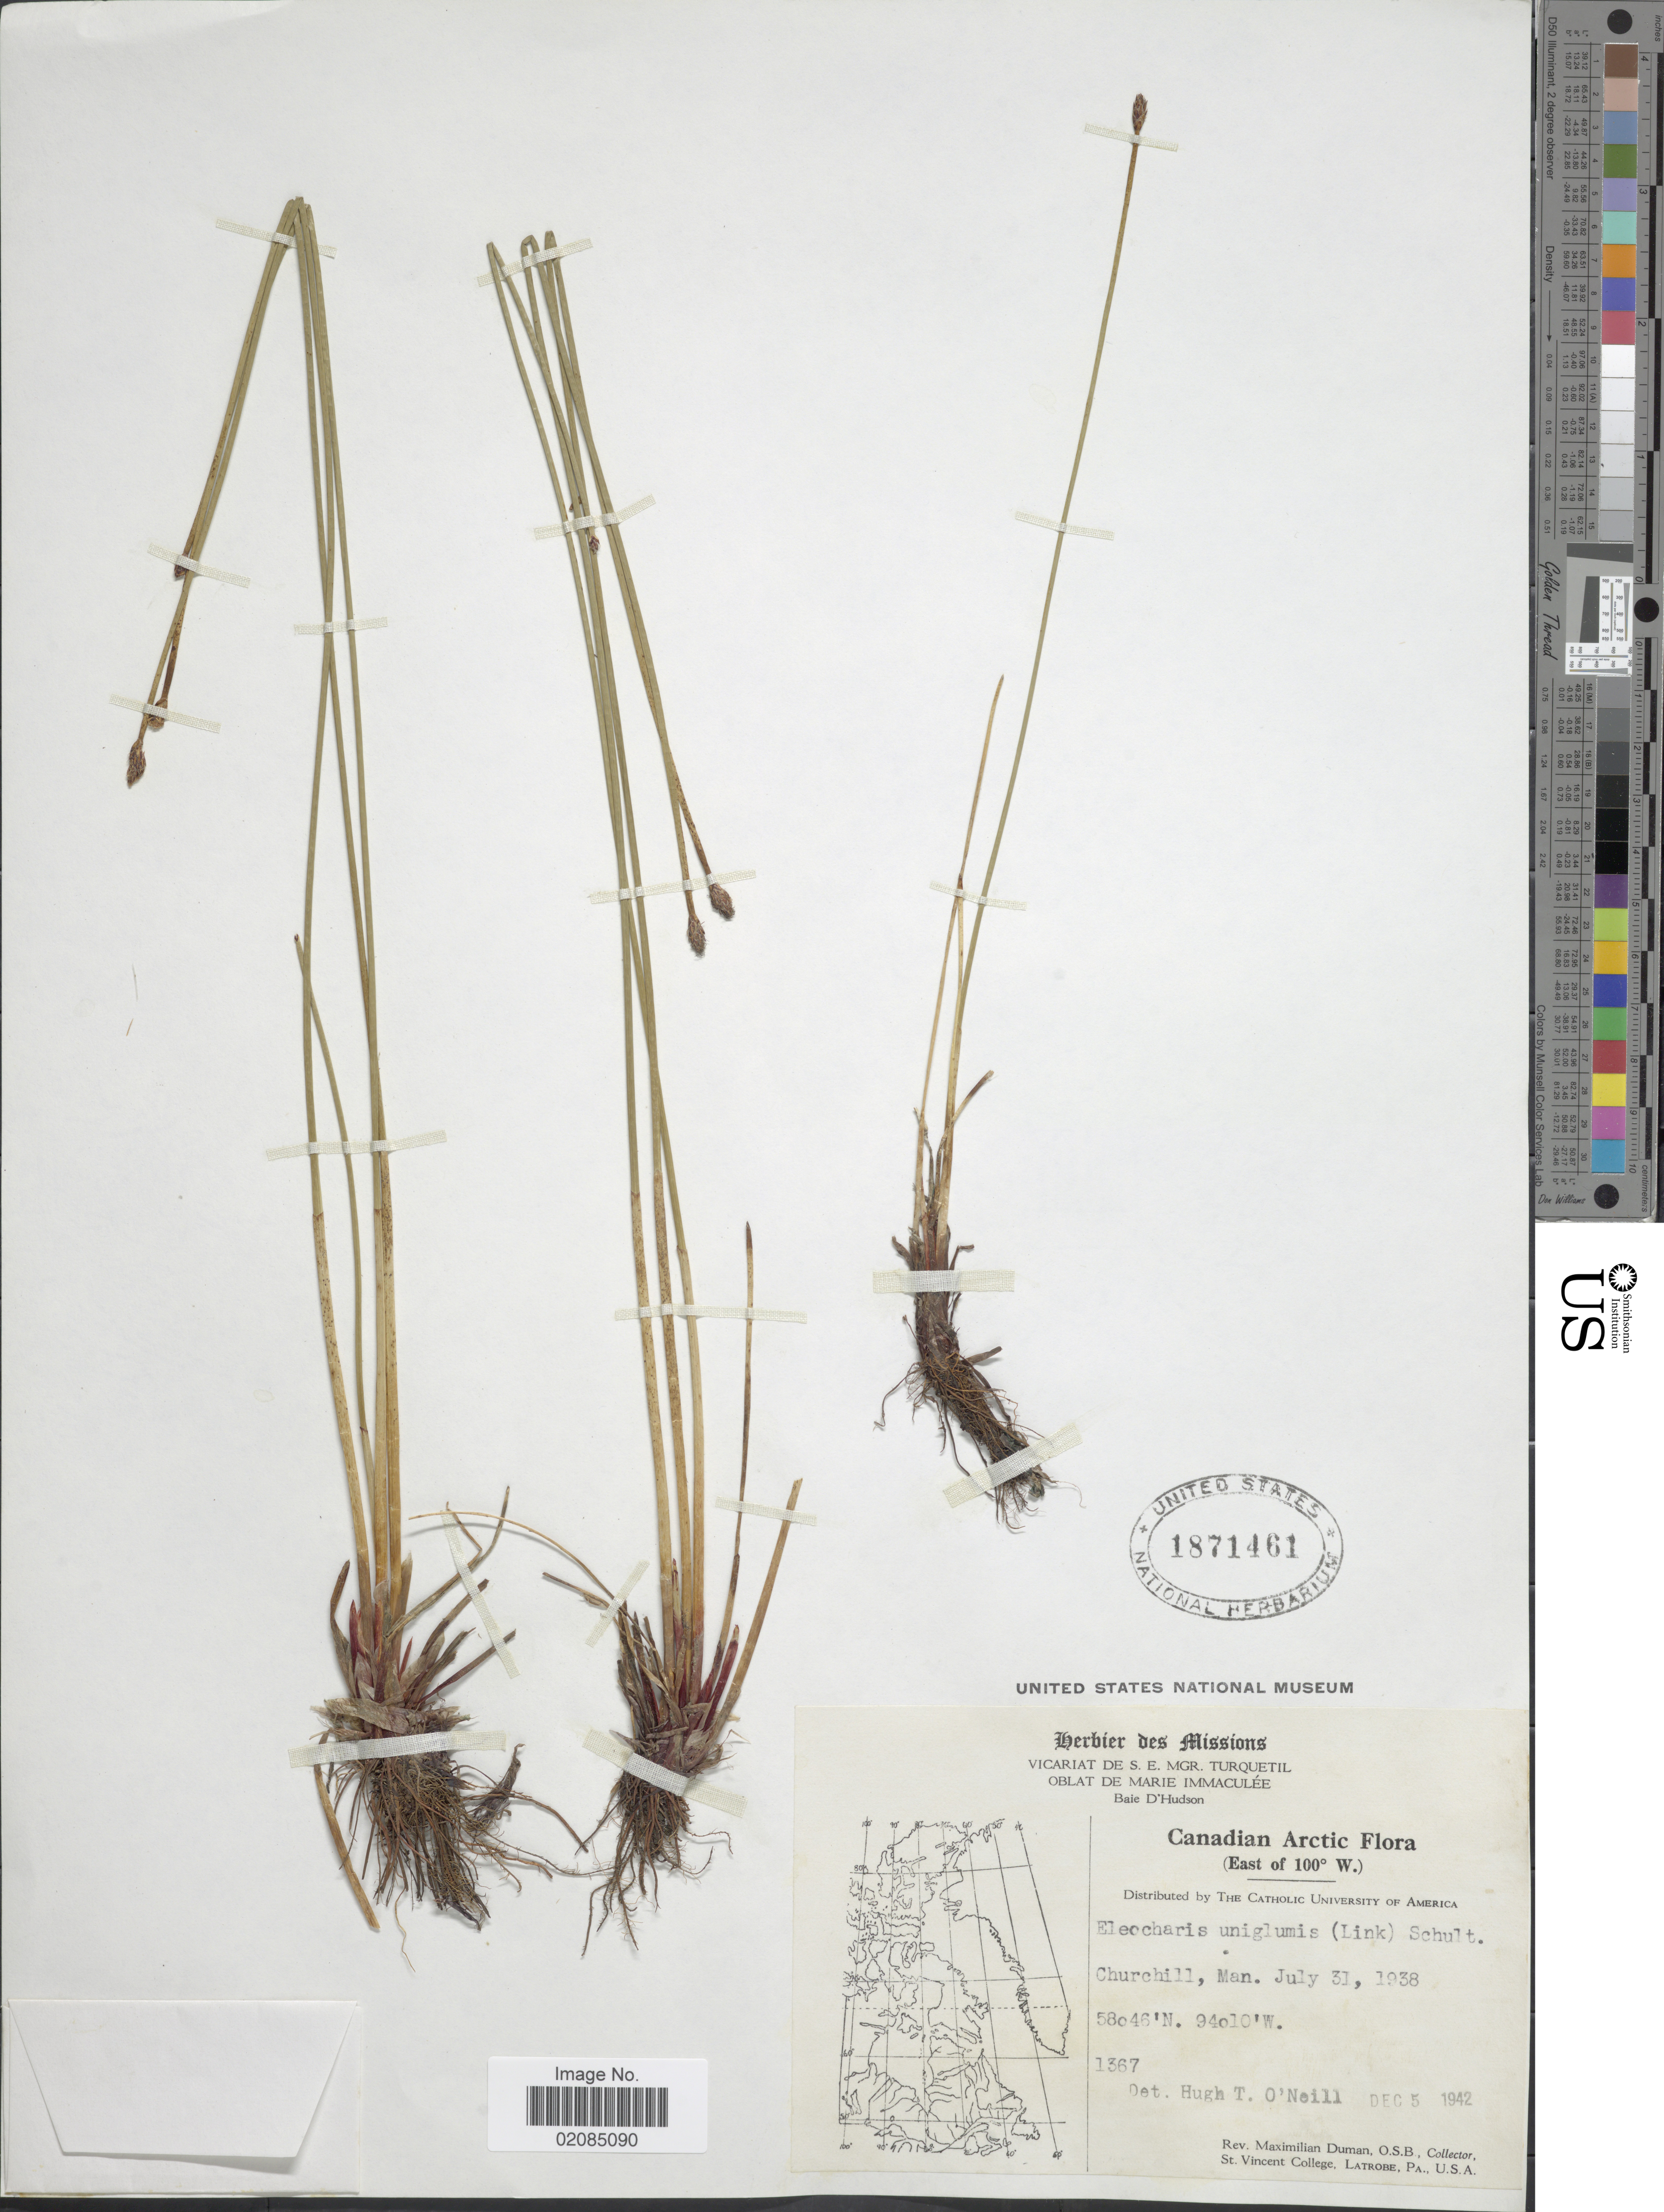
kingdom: Plantae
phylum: Tracheophyta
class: Liliopsida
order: Poales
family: Cyperaceae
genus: Eleocharis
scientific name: Eleocharis uniglumis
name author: (Link) Schult.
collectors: M. Duman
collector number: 1367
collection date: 1938-07-31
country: Canada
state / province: Manitoba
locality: Arctic (East of 100 degrees W), Churchill, Man.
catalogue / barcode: US 1871461